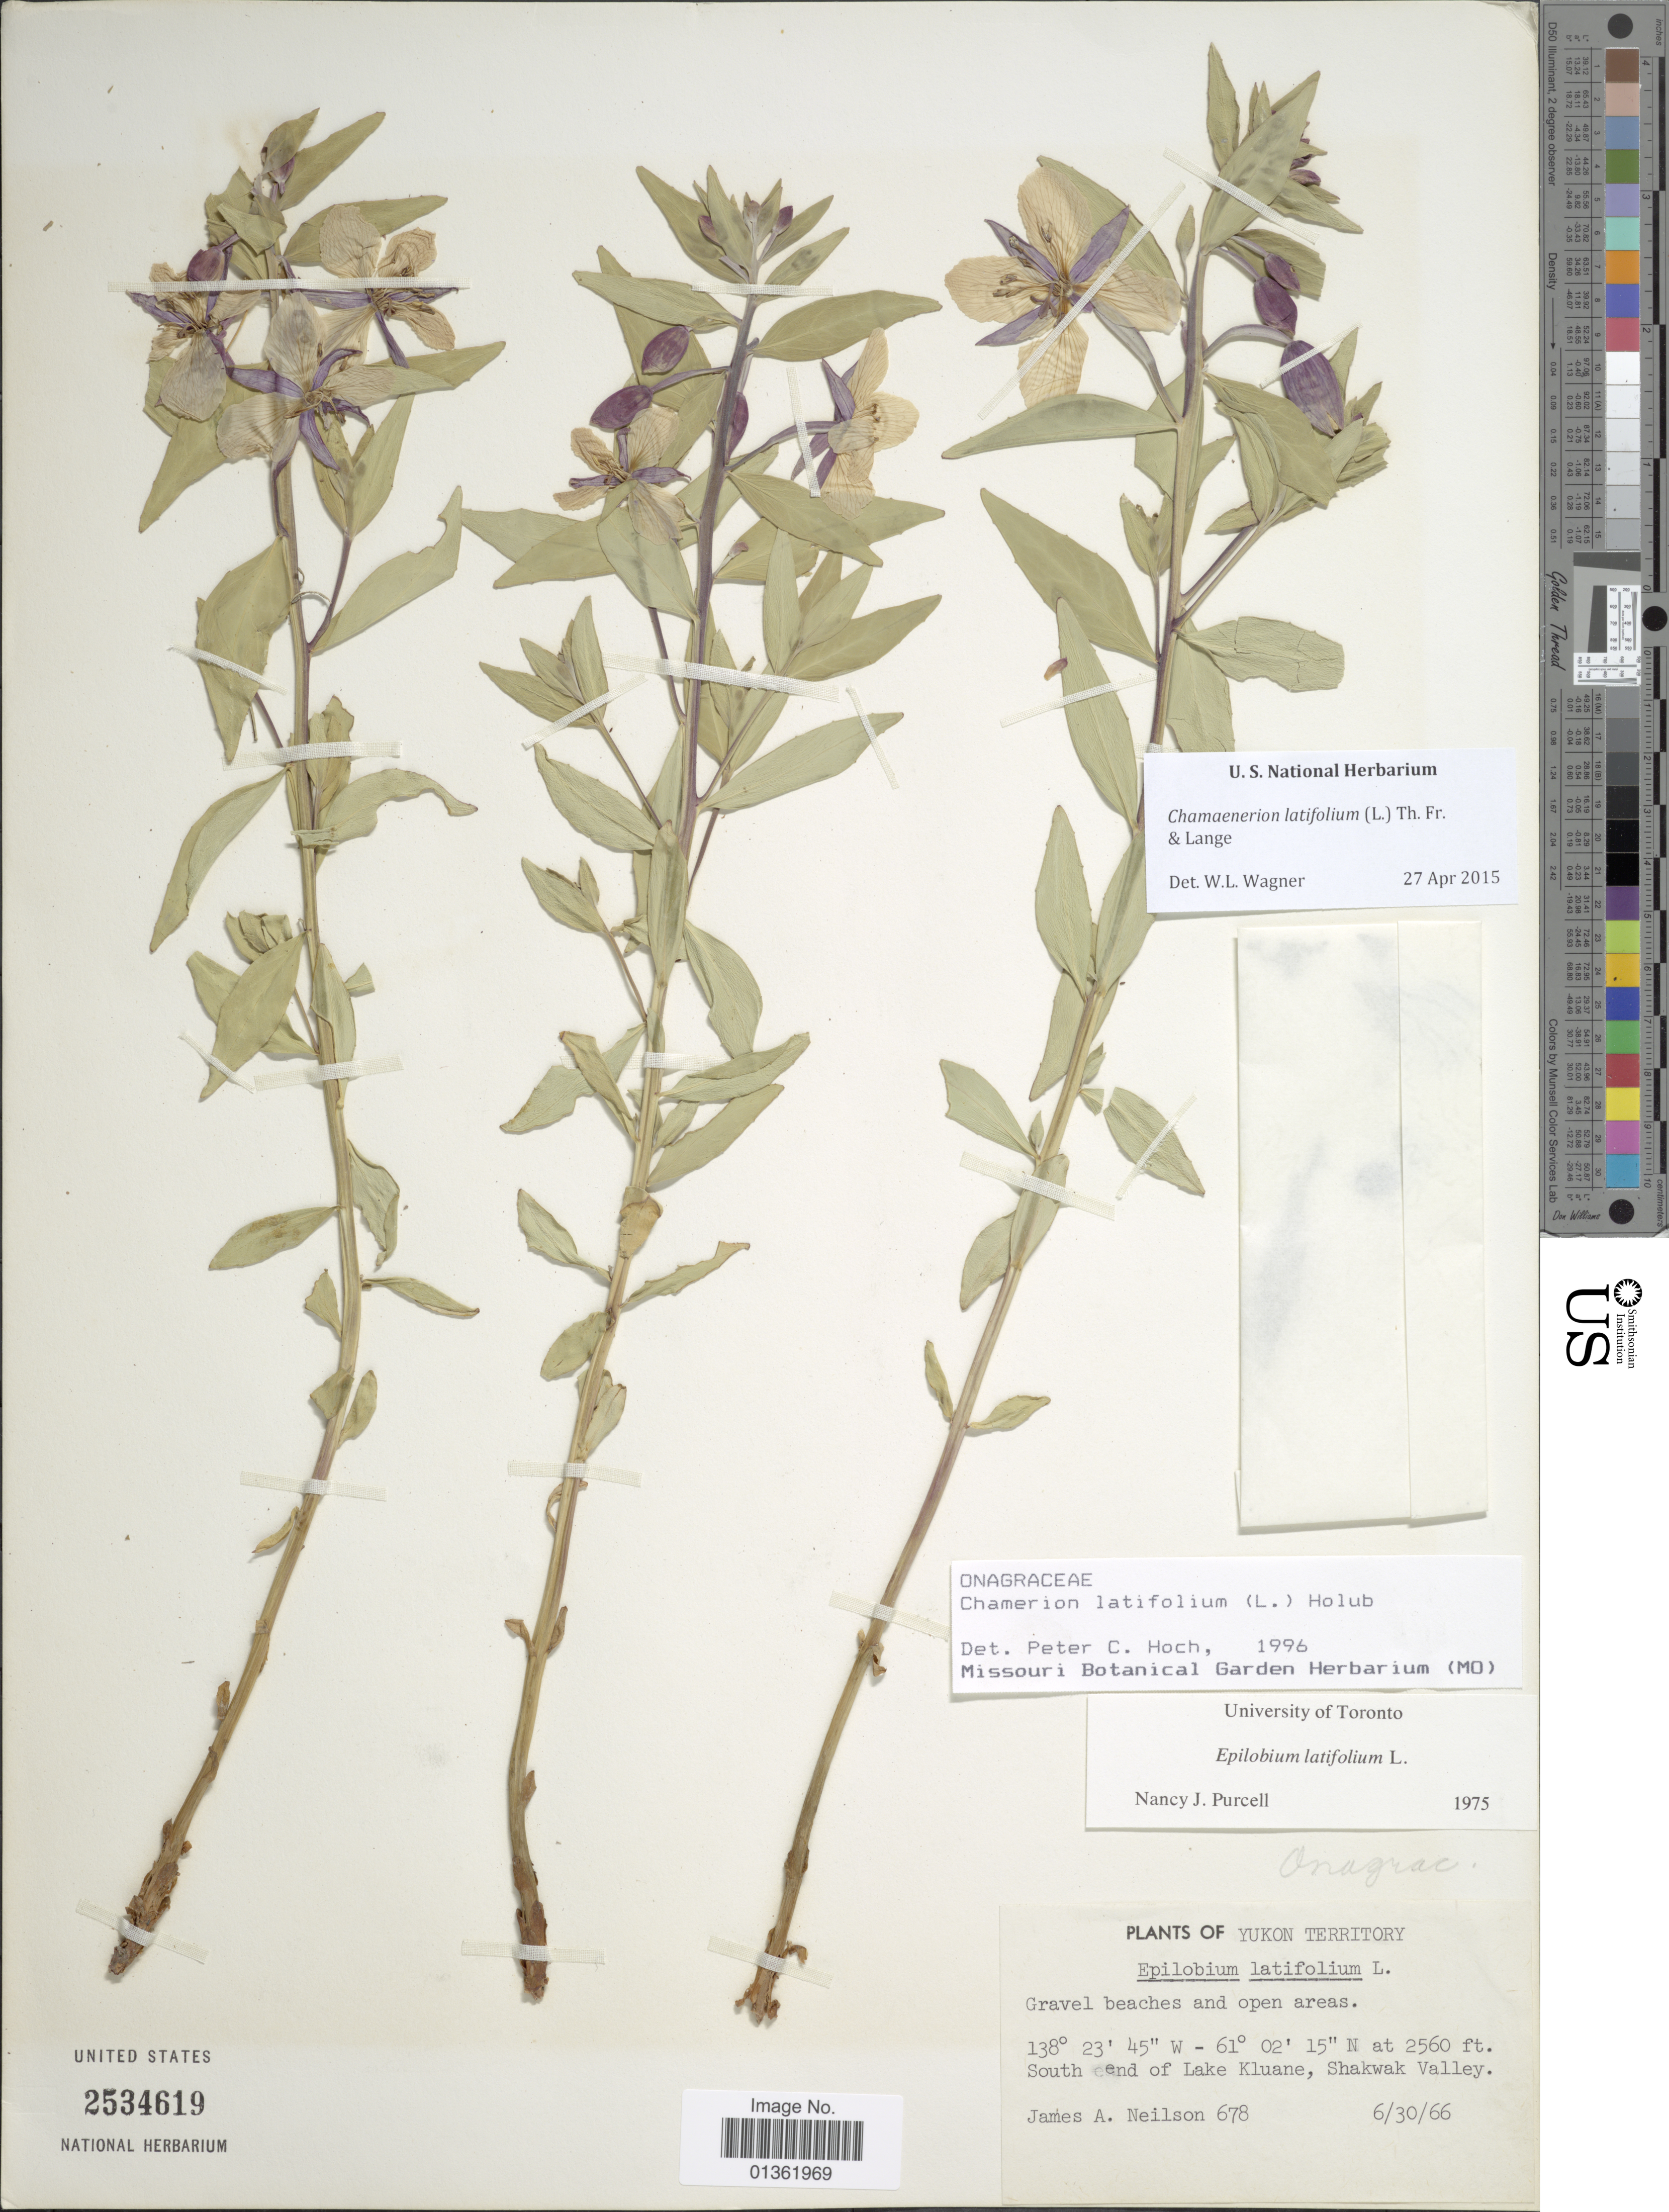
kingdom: Plantae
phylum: Tracheophyta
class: Magnoliopsida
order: Myrtales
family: Onagraceae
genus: Chamaenerion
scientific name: Chamaenerion latifolium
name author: (L.) Th. Fr. & Lange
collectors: J. Neilson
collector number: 678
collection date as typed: Transcribed d/m/y: 30/6/66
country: Canada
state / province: Yukon Territory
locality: South end of Lake Kluane, Shakwak Valley.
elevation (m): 780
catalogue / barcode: US 2534619